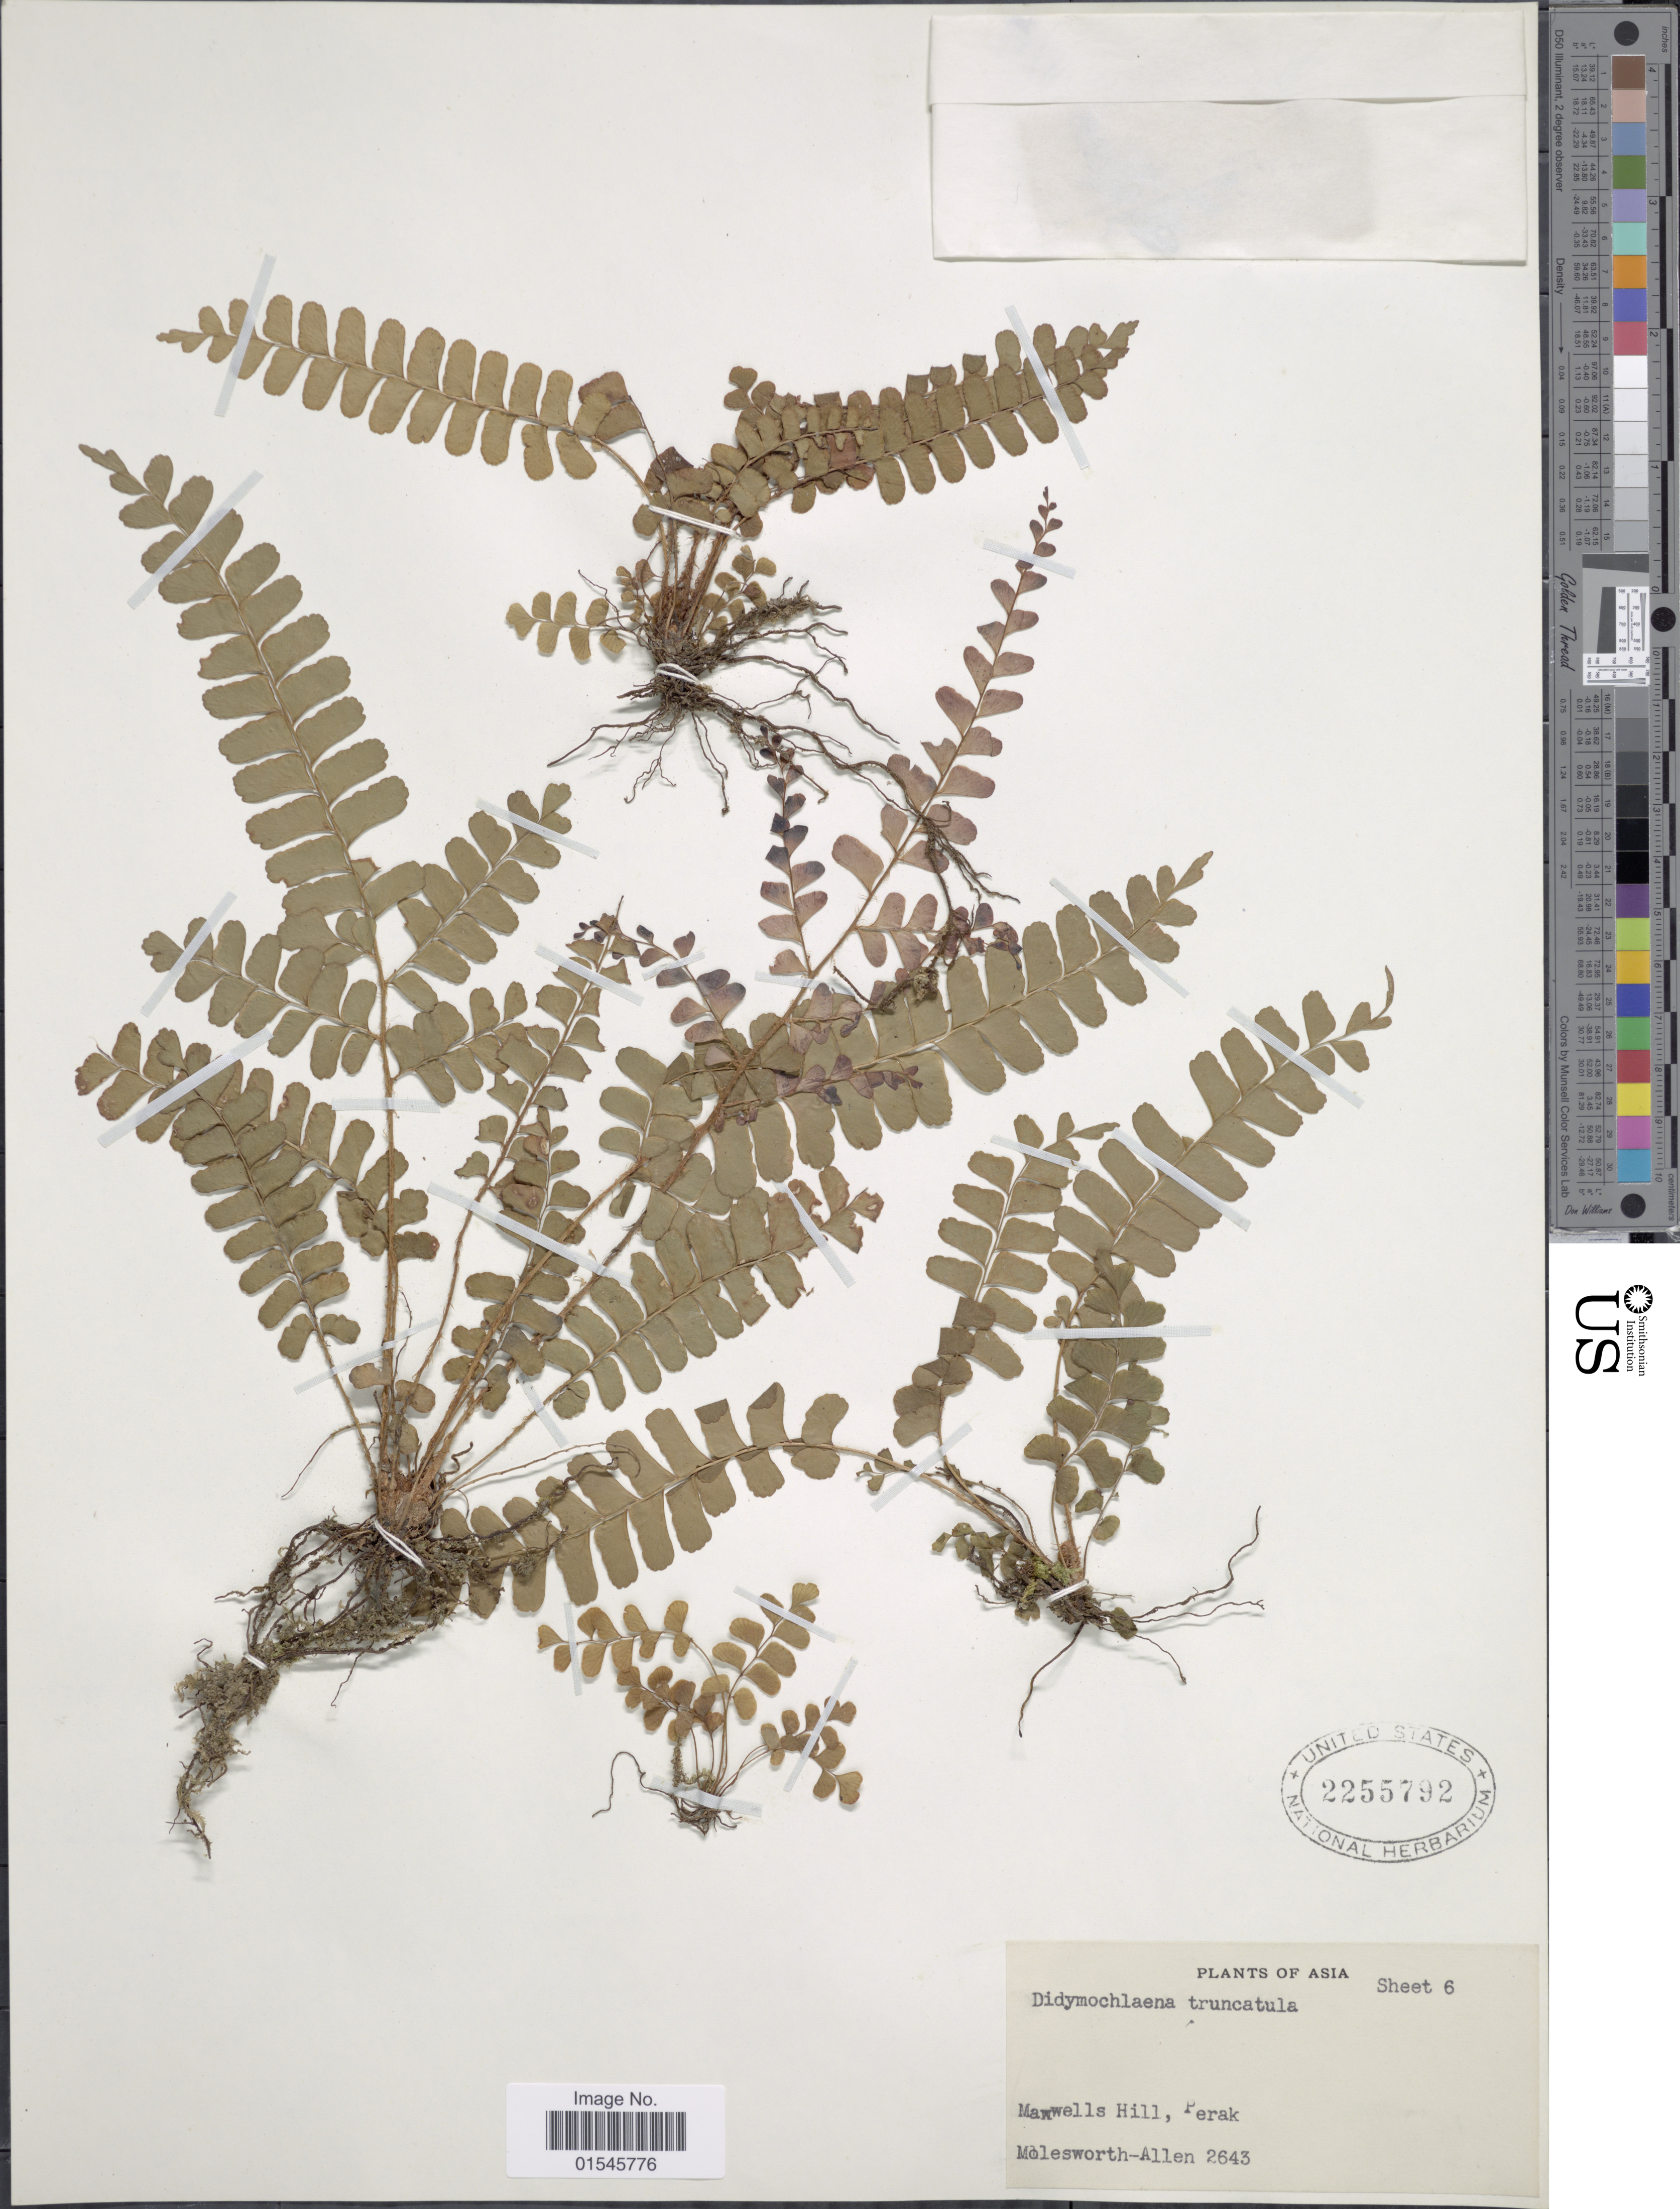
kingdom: Plantae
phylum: Tracheophyta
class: Polypodiopsida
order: Polypodiales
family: Didymochlaenaceae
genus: Didymochlaena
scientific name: Didymochlaena truncatula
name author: (Sw.) J. Sm.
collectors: B. E. G. Molesworth-Allen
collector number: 2643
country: Malaysia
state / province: Perak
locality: Maxwells Hill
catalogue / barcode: US 2255792